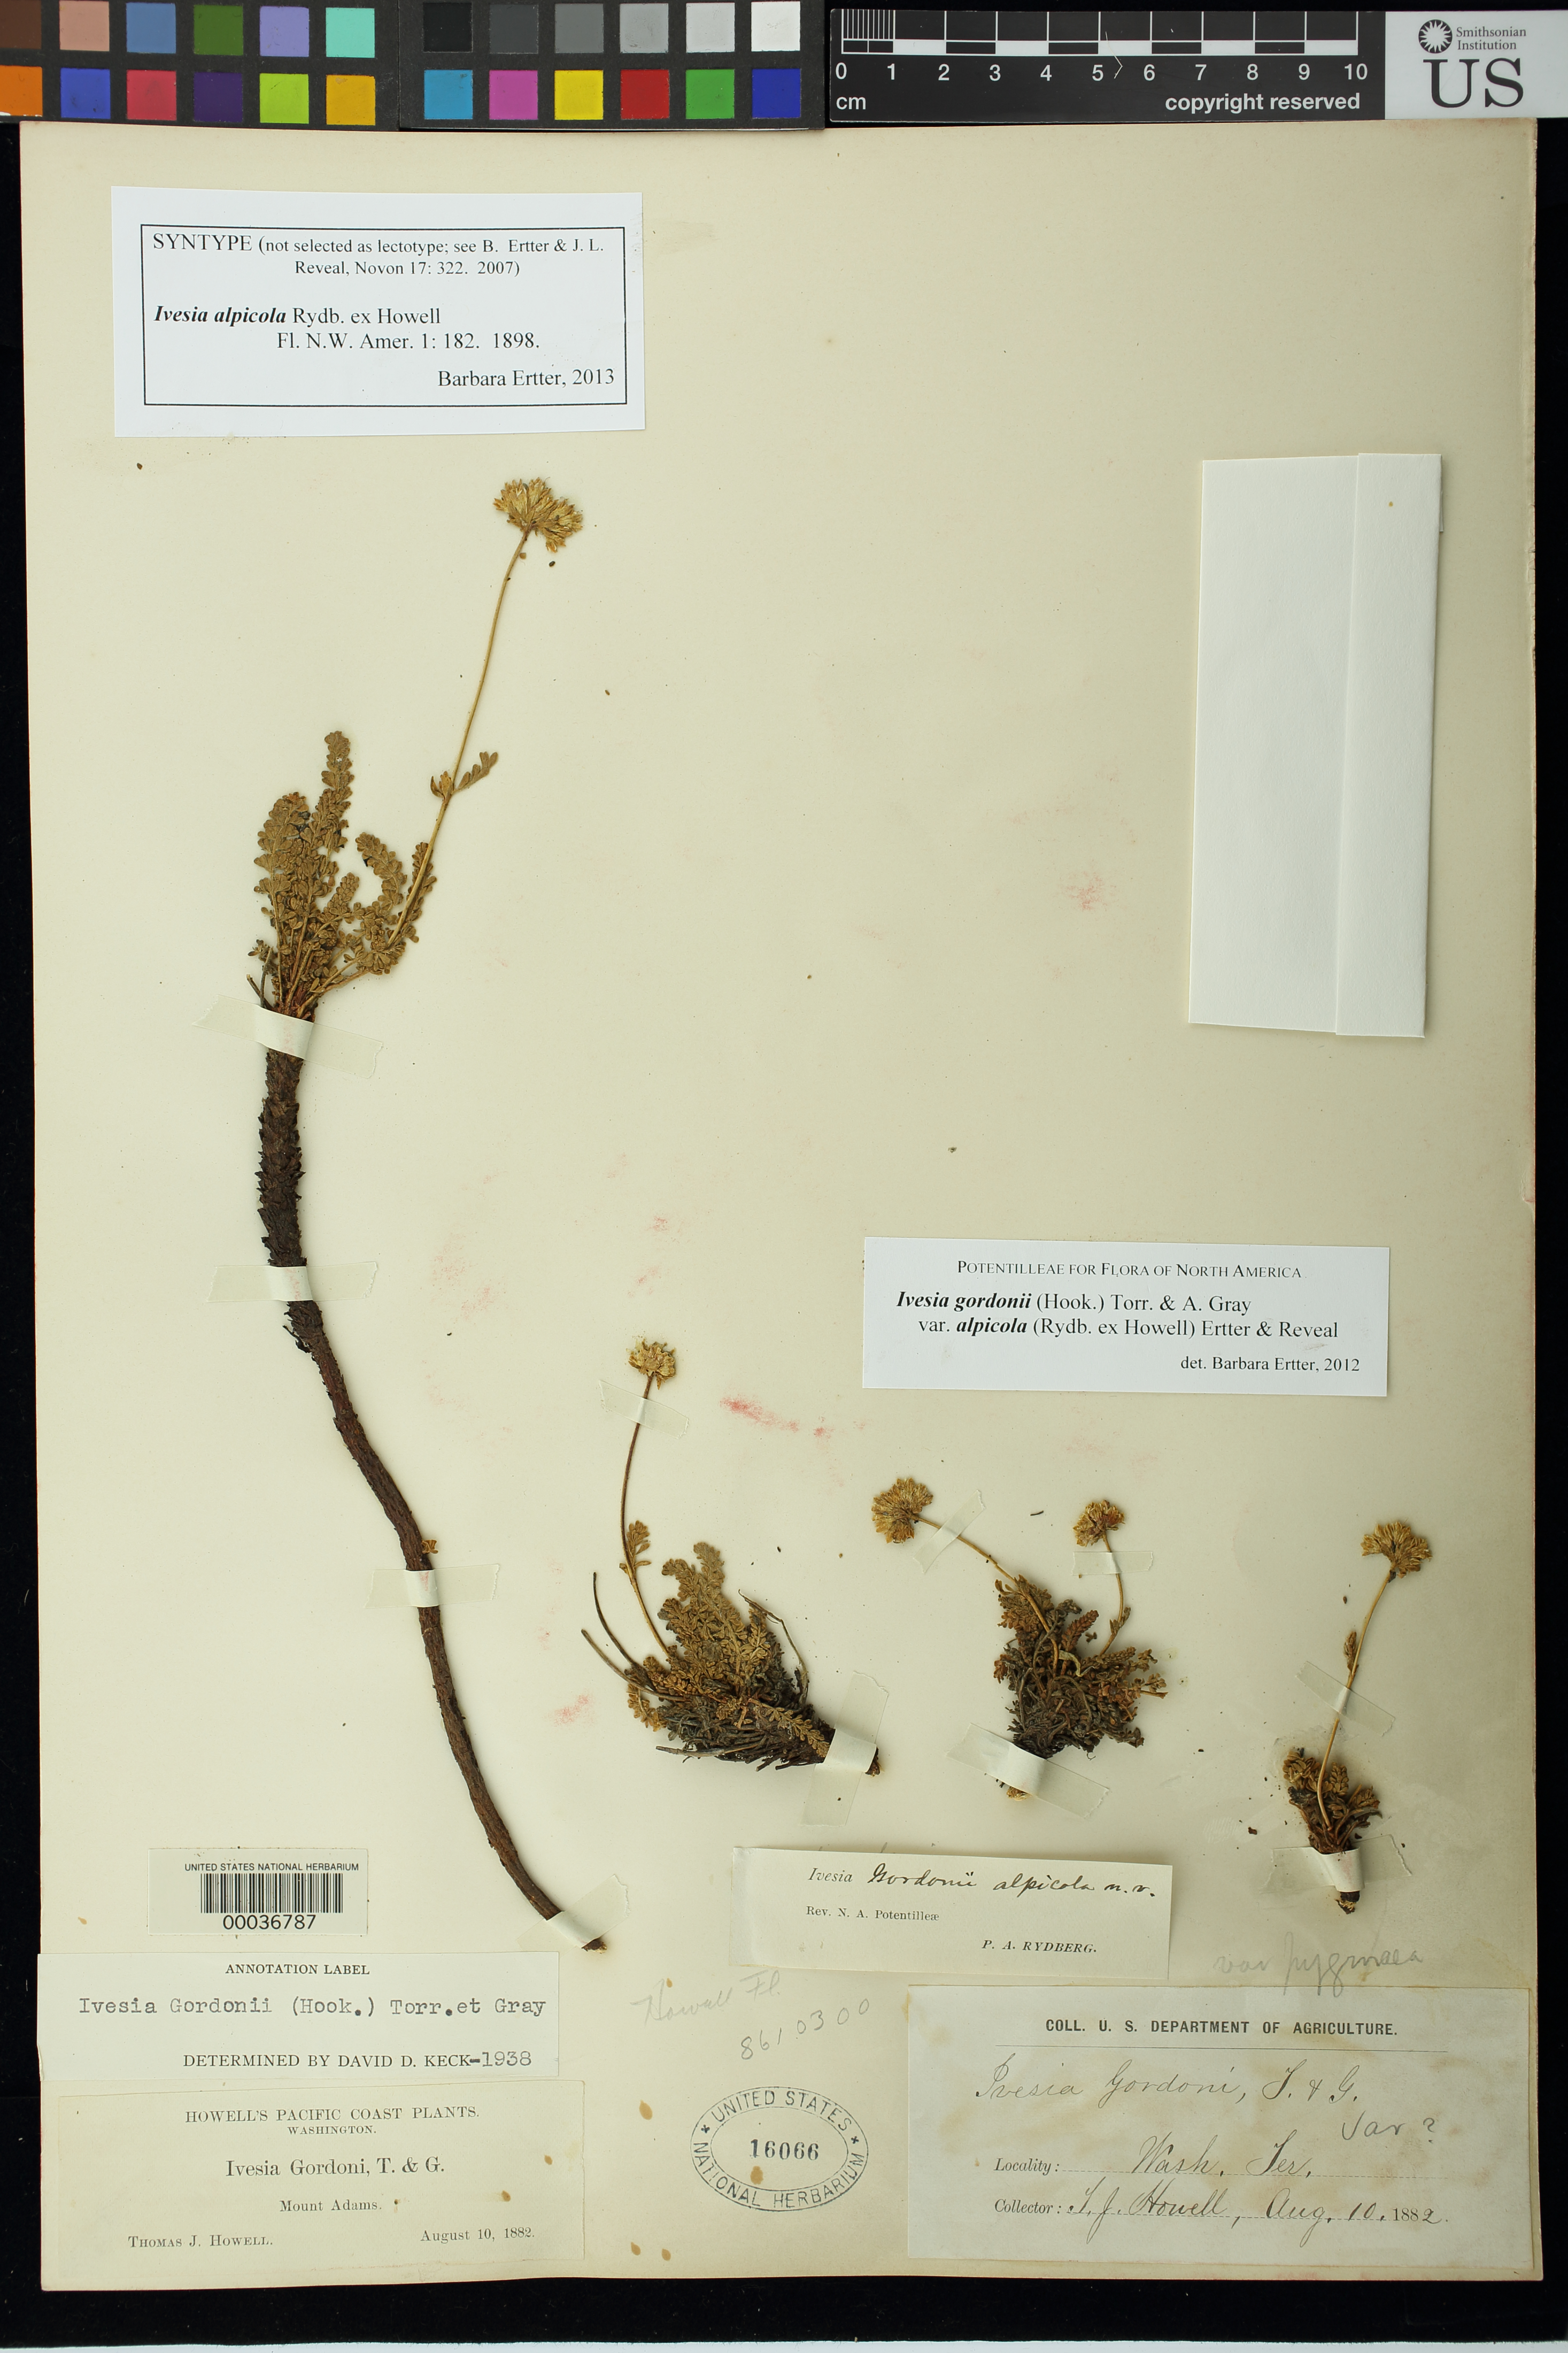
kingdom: Plantae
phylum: Tracheophyta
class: Magnoliopsida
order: Rosales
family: Rosaceae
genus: Ivesia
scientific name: Ivesia alpicola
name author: Rydb. ex Howell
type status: Syntype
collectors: T. J. Howell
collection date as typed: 10 Aug 1992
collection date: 1992-08-10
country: United States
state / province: Washington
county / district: Yakima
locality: Mt. Adams.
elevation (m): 1524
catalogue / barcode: US 16066